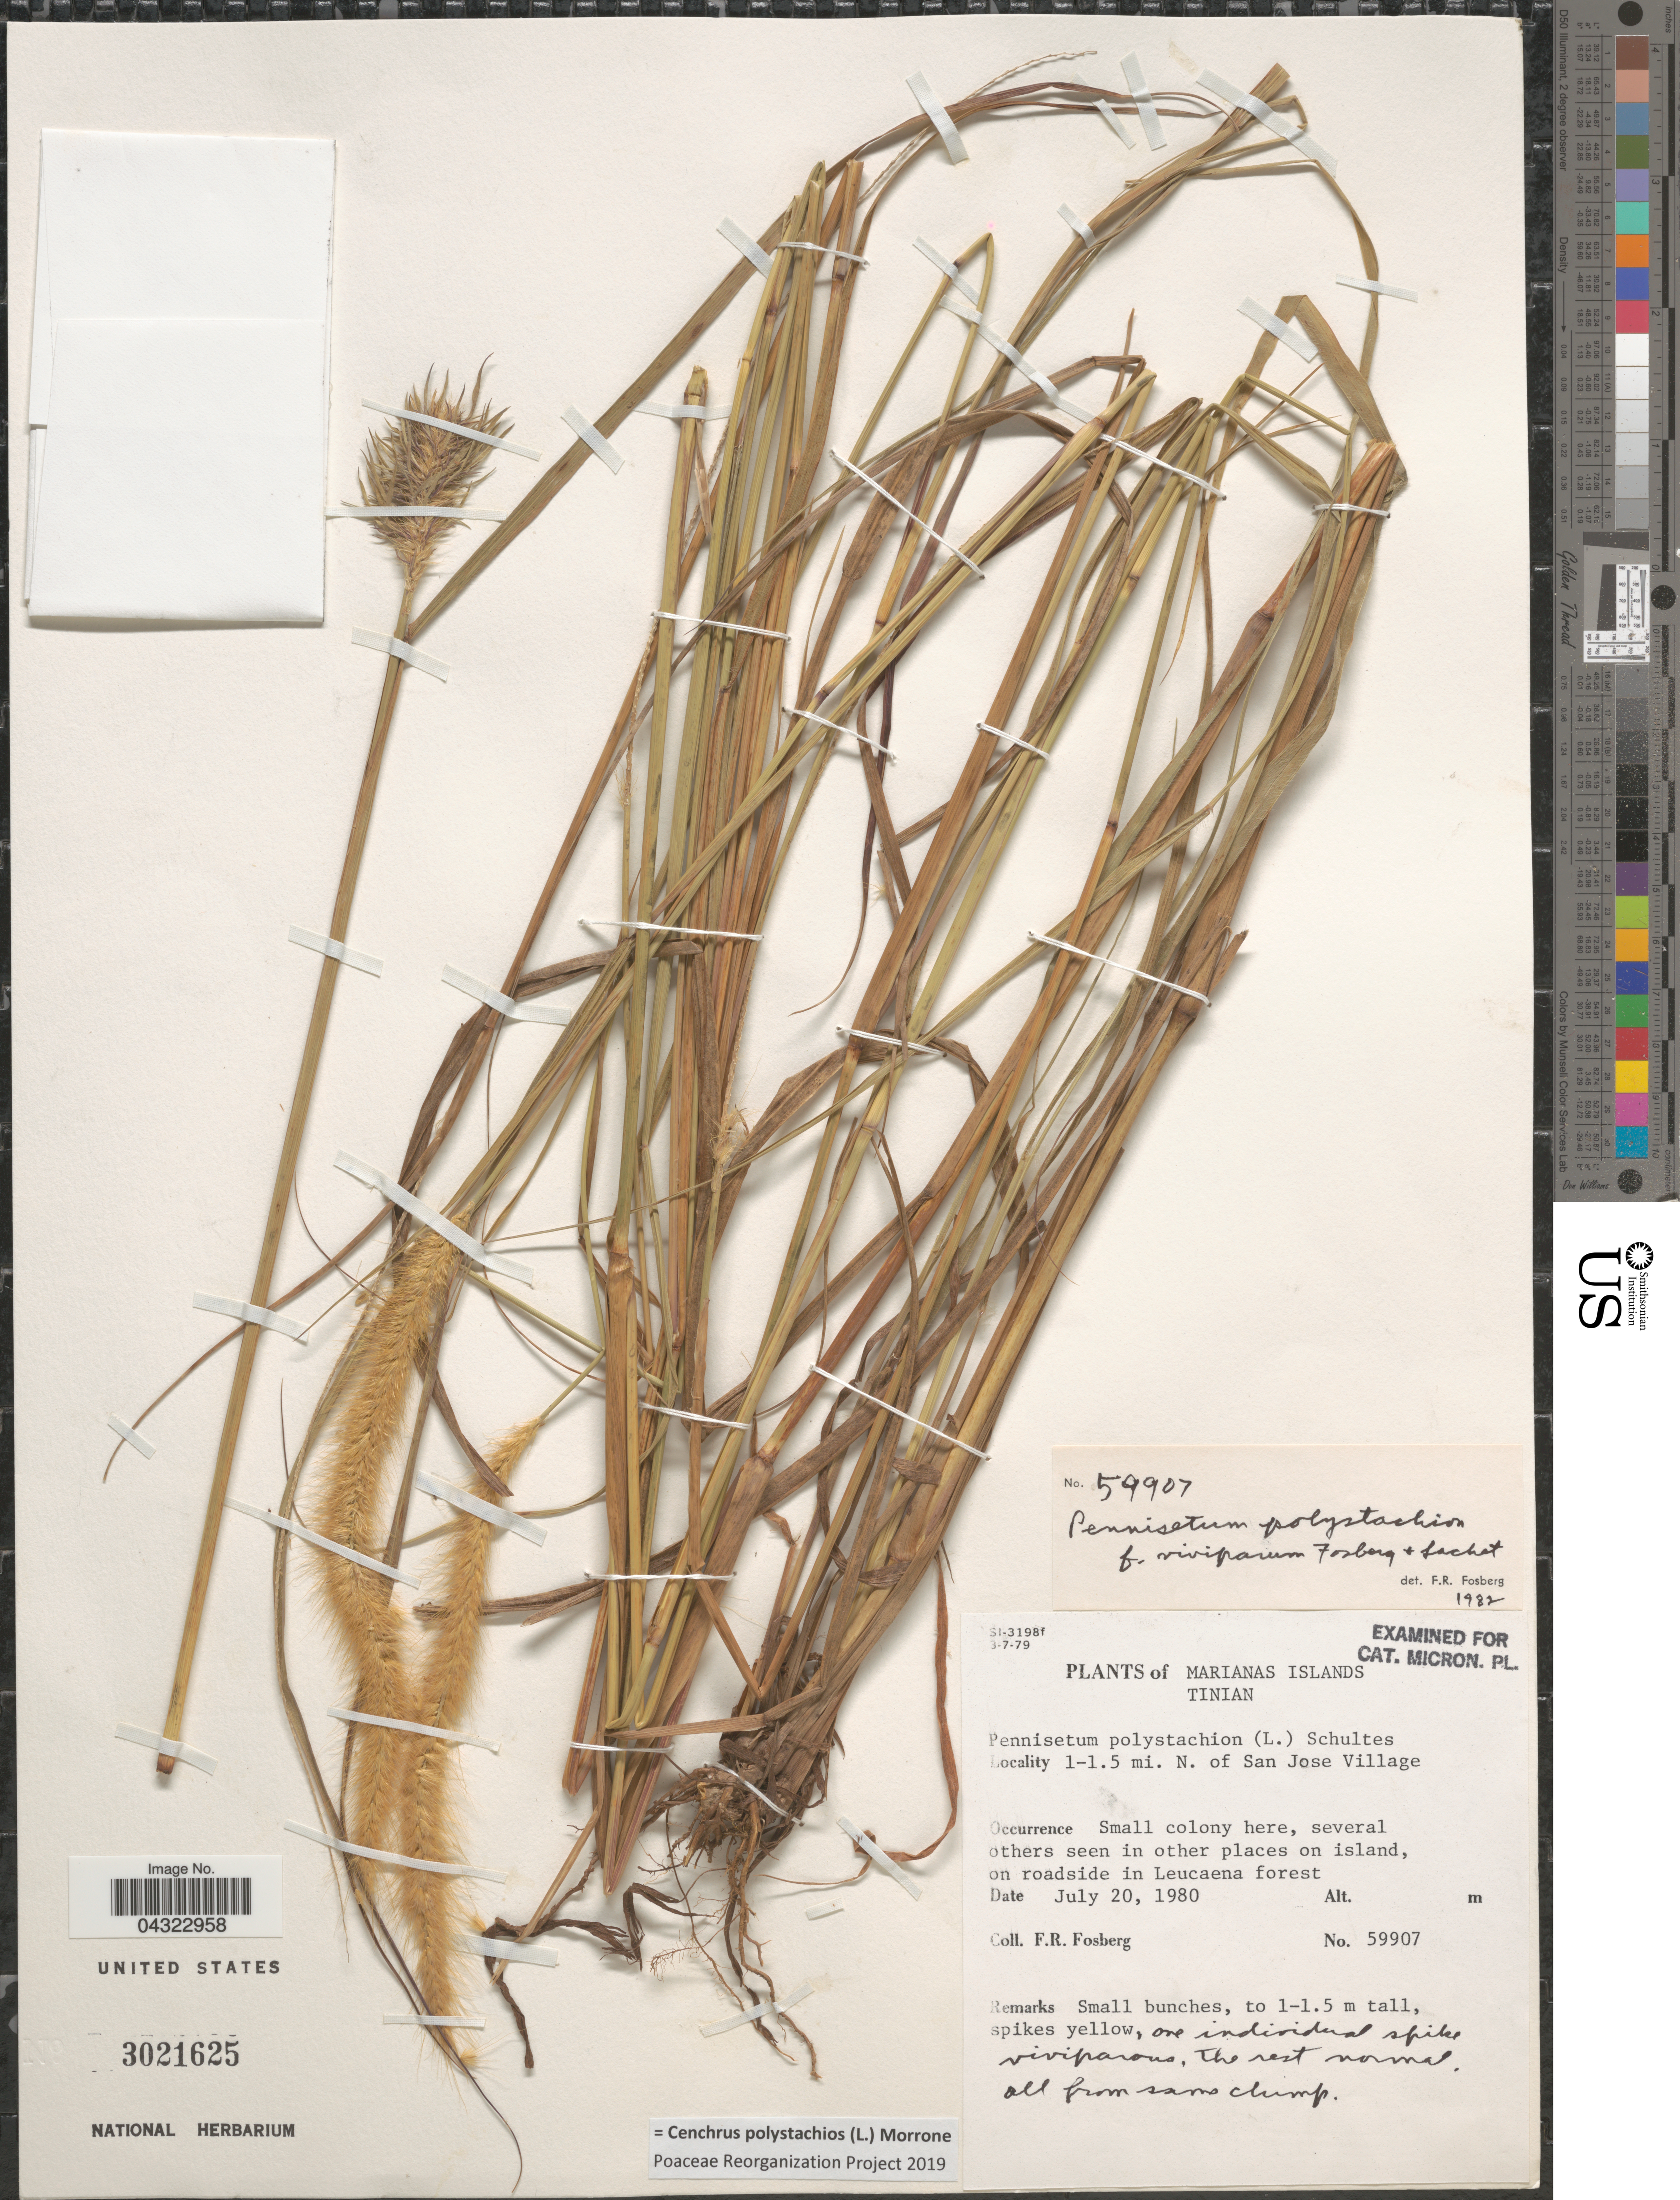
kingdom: Plantae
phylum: Tracheophyta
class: Liliopsida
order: Poales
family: Poaceae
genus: Cenchrus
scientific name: Cenchrus polystachios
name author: (L.) Morrone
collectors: F. R. Fosberg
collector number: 59907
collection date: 1980-07-20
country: Northern Mariana Islands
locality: Marianas Islands. Tinian. 1-1.5 mi. N. of San Jose Village. Small colony here, several others seen in other places on island, on roadside in Leucaena forest.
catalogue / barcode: US 3021625